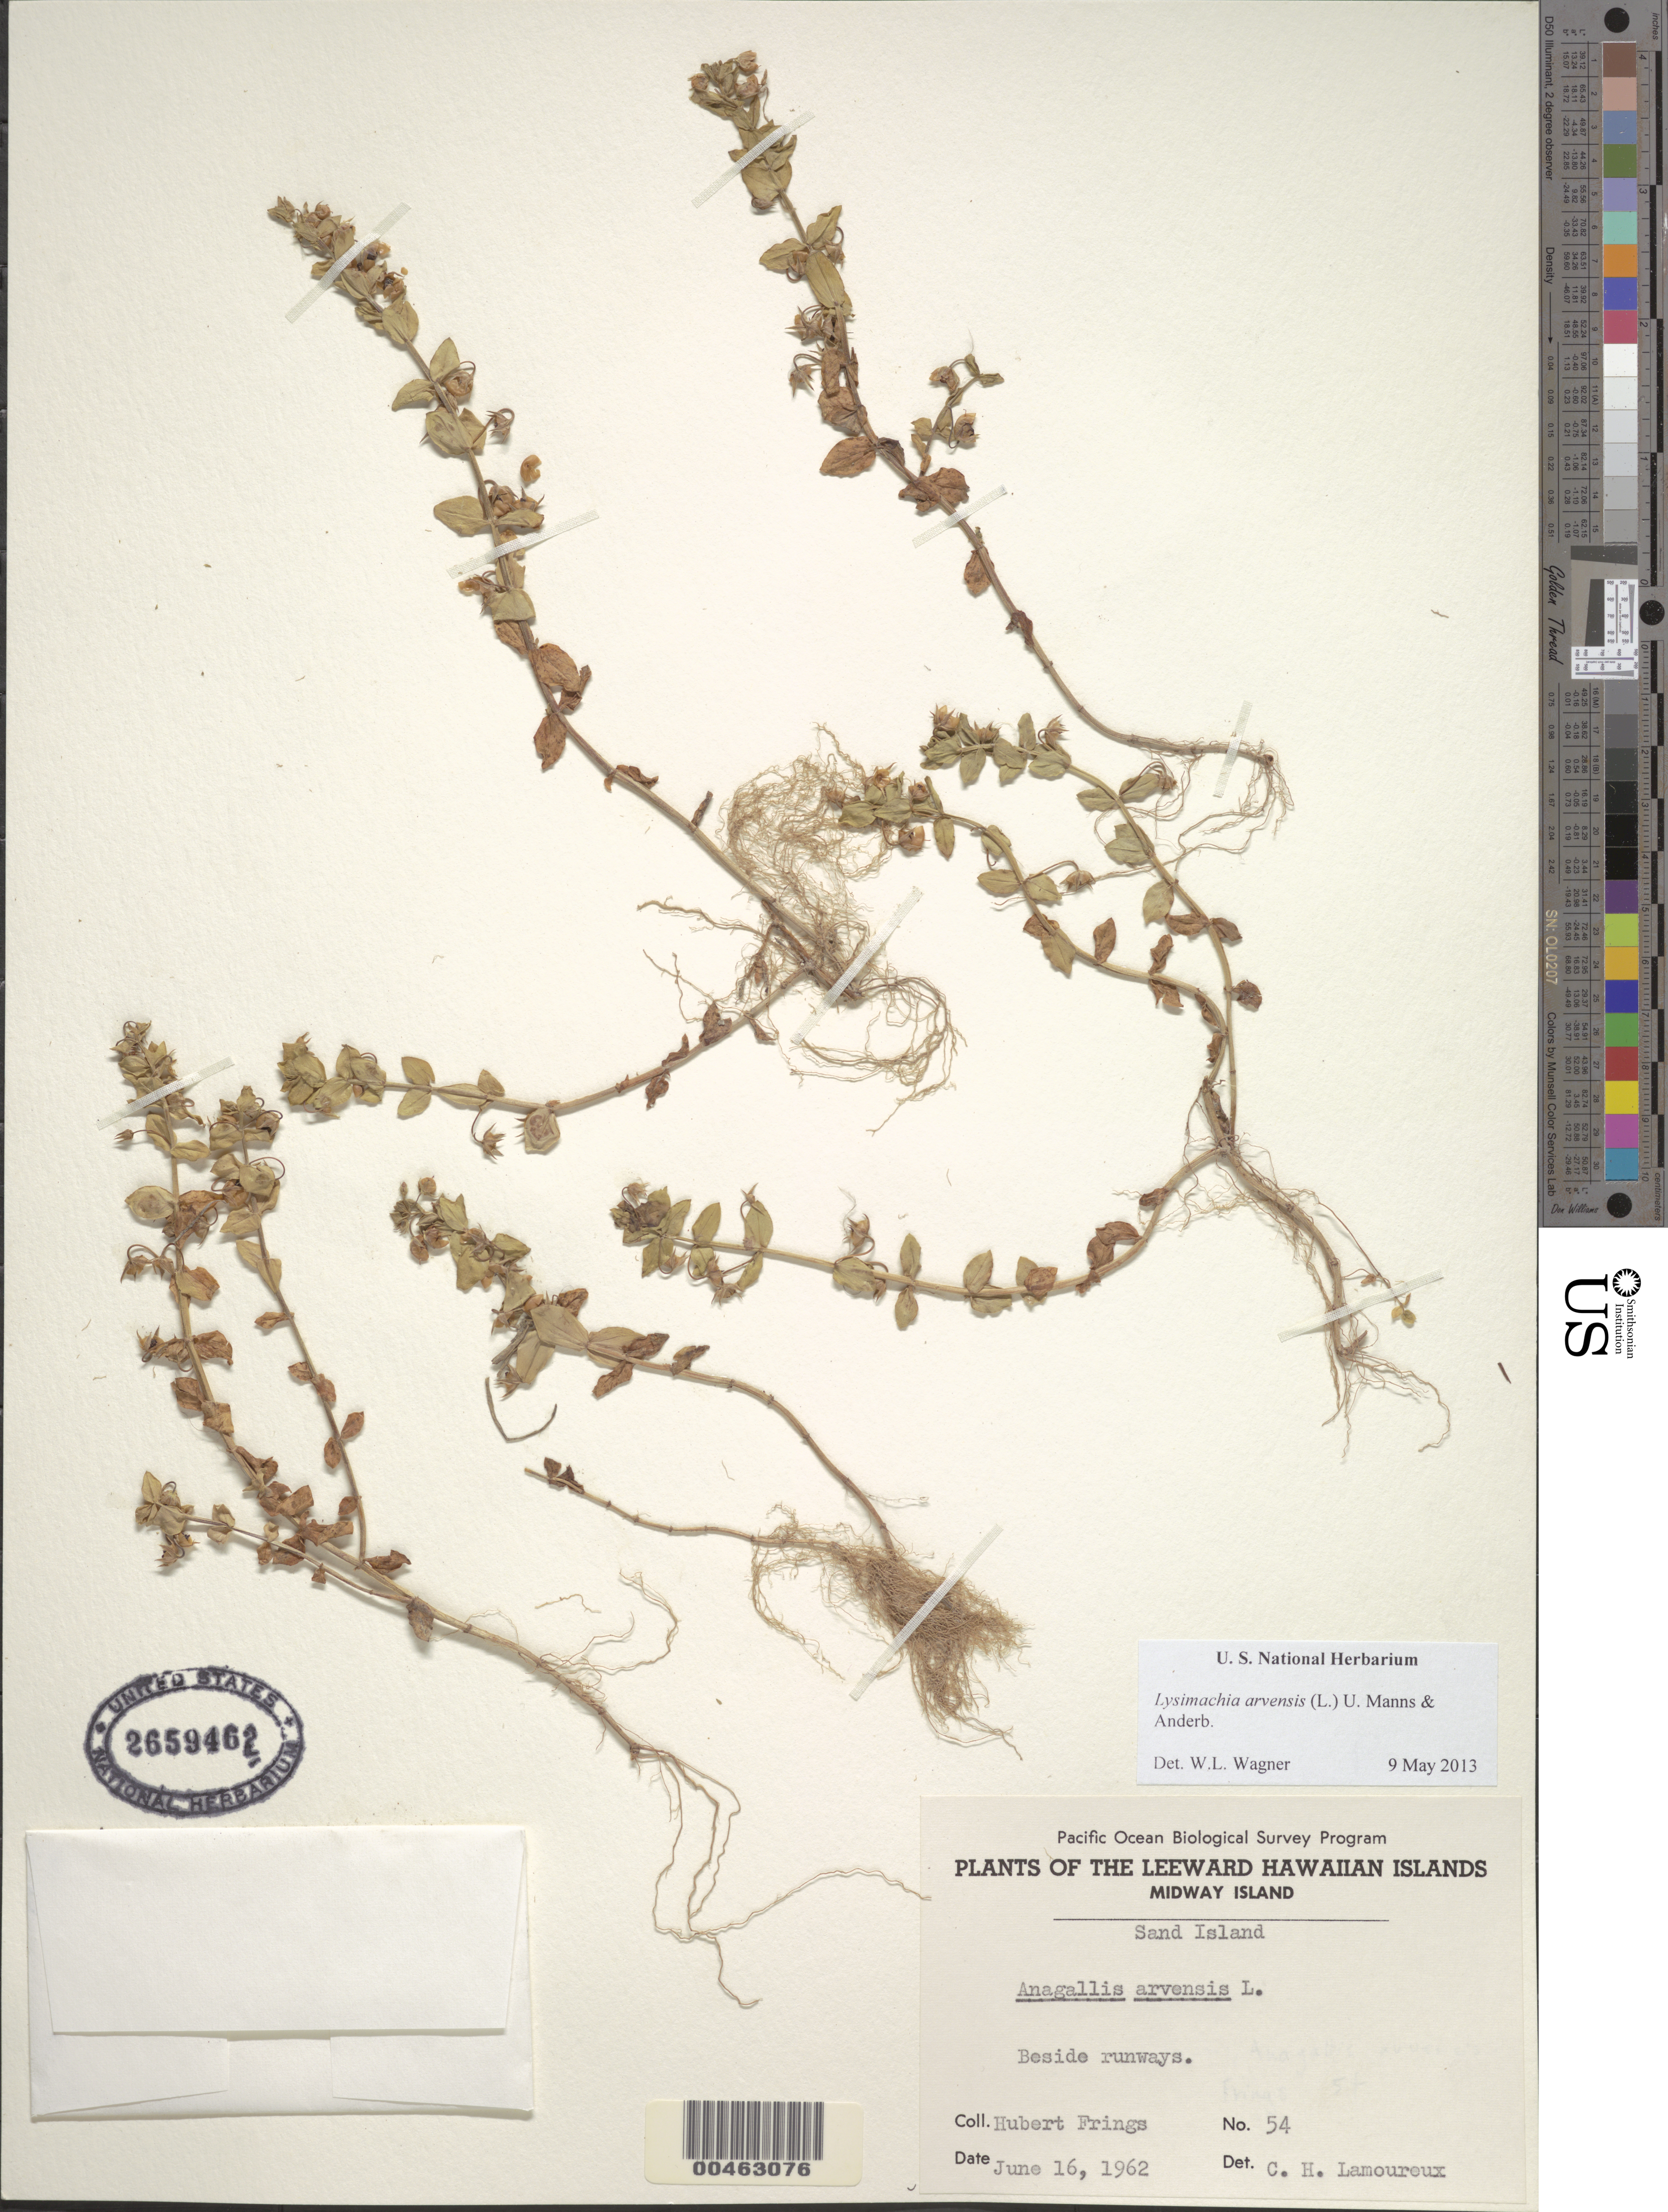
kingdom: Plantae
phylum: Tracheophyta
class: Magnoliopsida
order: Ericales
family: Primulaceae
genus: Lysimachia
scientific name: Lysimachia arvensis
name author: (L.) U. Manns & Anderb.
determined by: Wagner, W. L., (BOT), Smithsonian Institution - National Museum of Natural History (UNITED STATES)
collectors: H. Frings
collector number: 54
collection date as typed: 16 Jun 1962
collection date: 1962-06-16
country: U.S. Administered Pacific Islands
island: Midway Atoll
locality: Beside runways, Sand Islet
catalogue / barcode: US 2659462